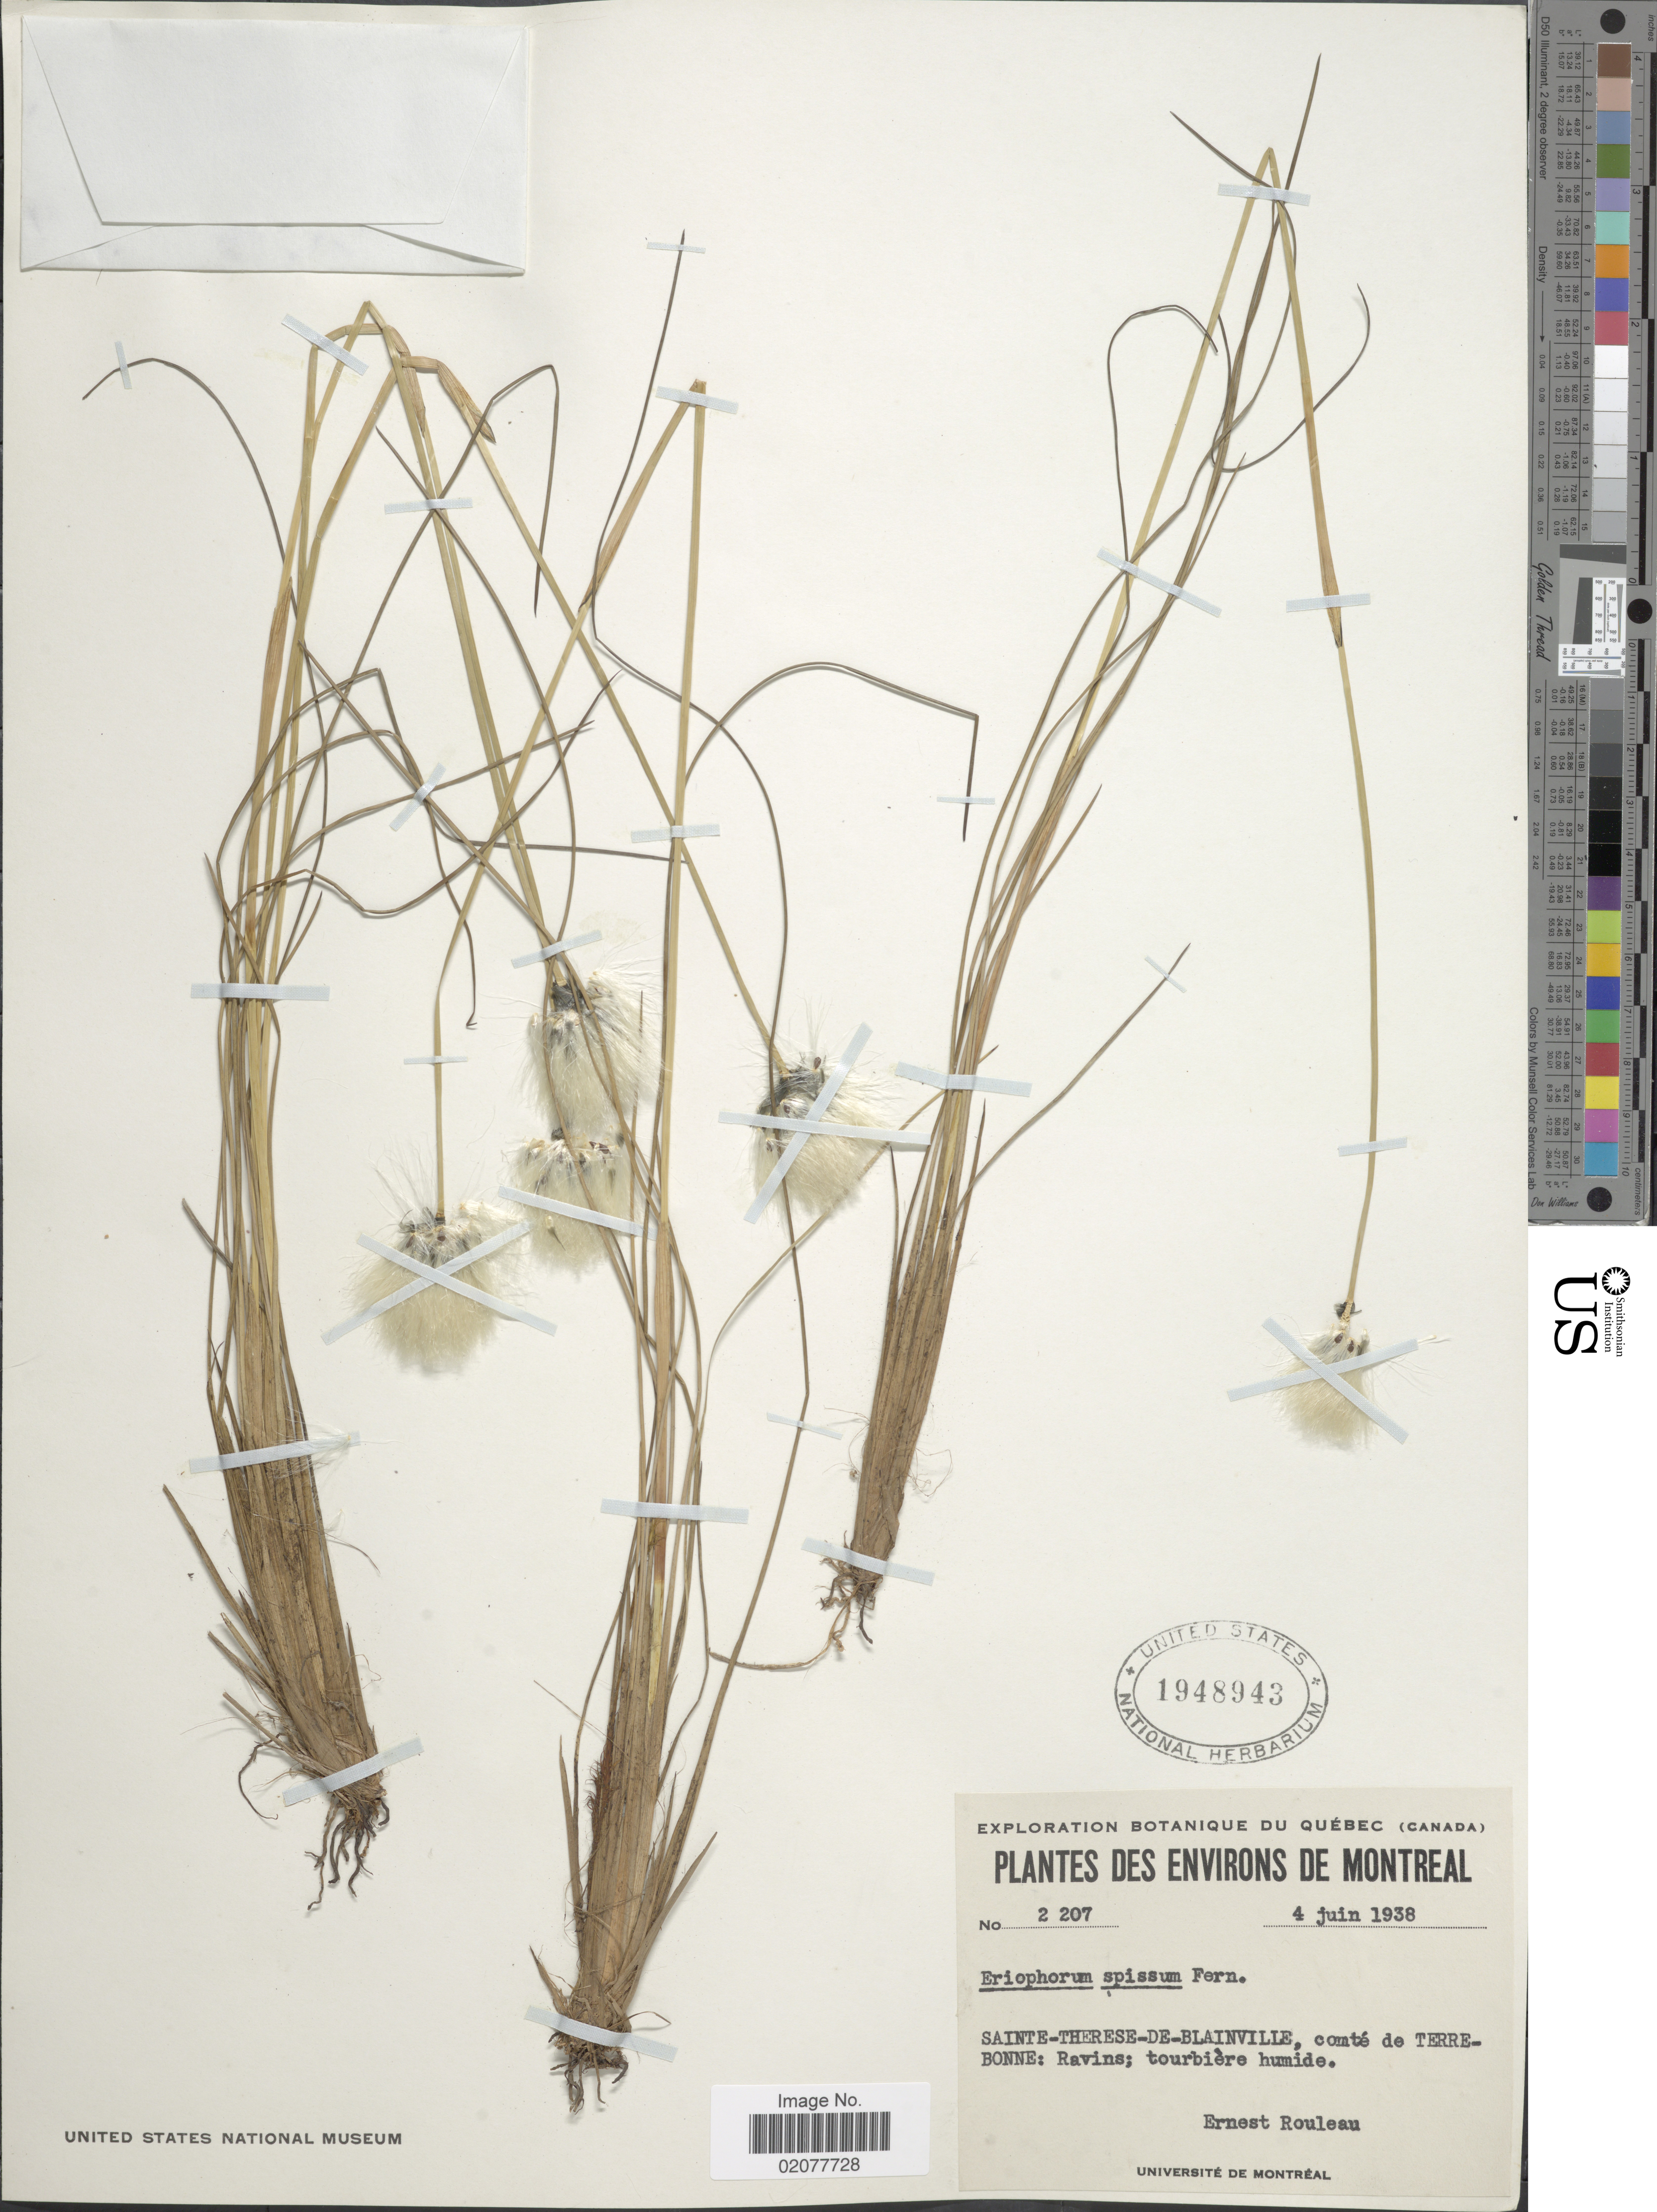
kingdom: Plantae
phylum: Tracheophyta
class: Liliopsida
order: Poales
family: Cyperaceae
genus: Eriophorum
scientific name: Eriophorum spissum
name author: Fernald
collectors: E. Rouleau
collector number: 2207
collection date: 1938-06-04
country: Canada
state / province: Quebec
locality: Des Environs De Montreal, Siante-Therese-De-Blainville, comte de Terre-Bonne: Ravins; tourbierre humide.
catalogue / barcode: US 1948943